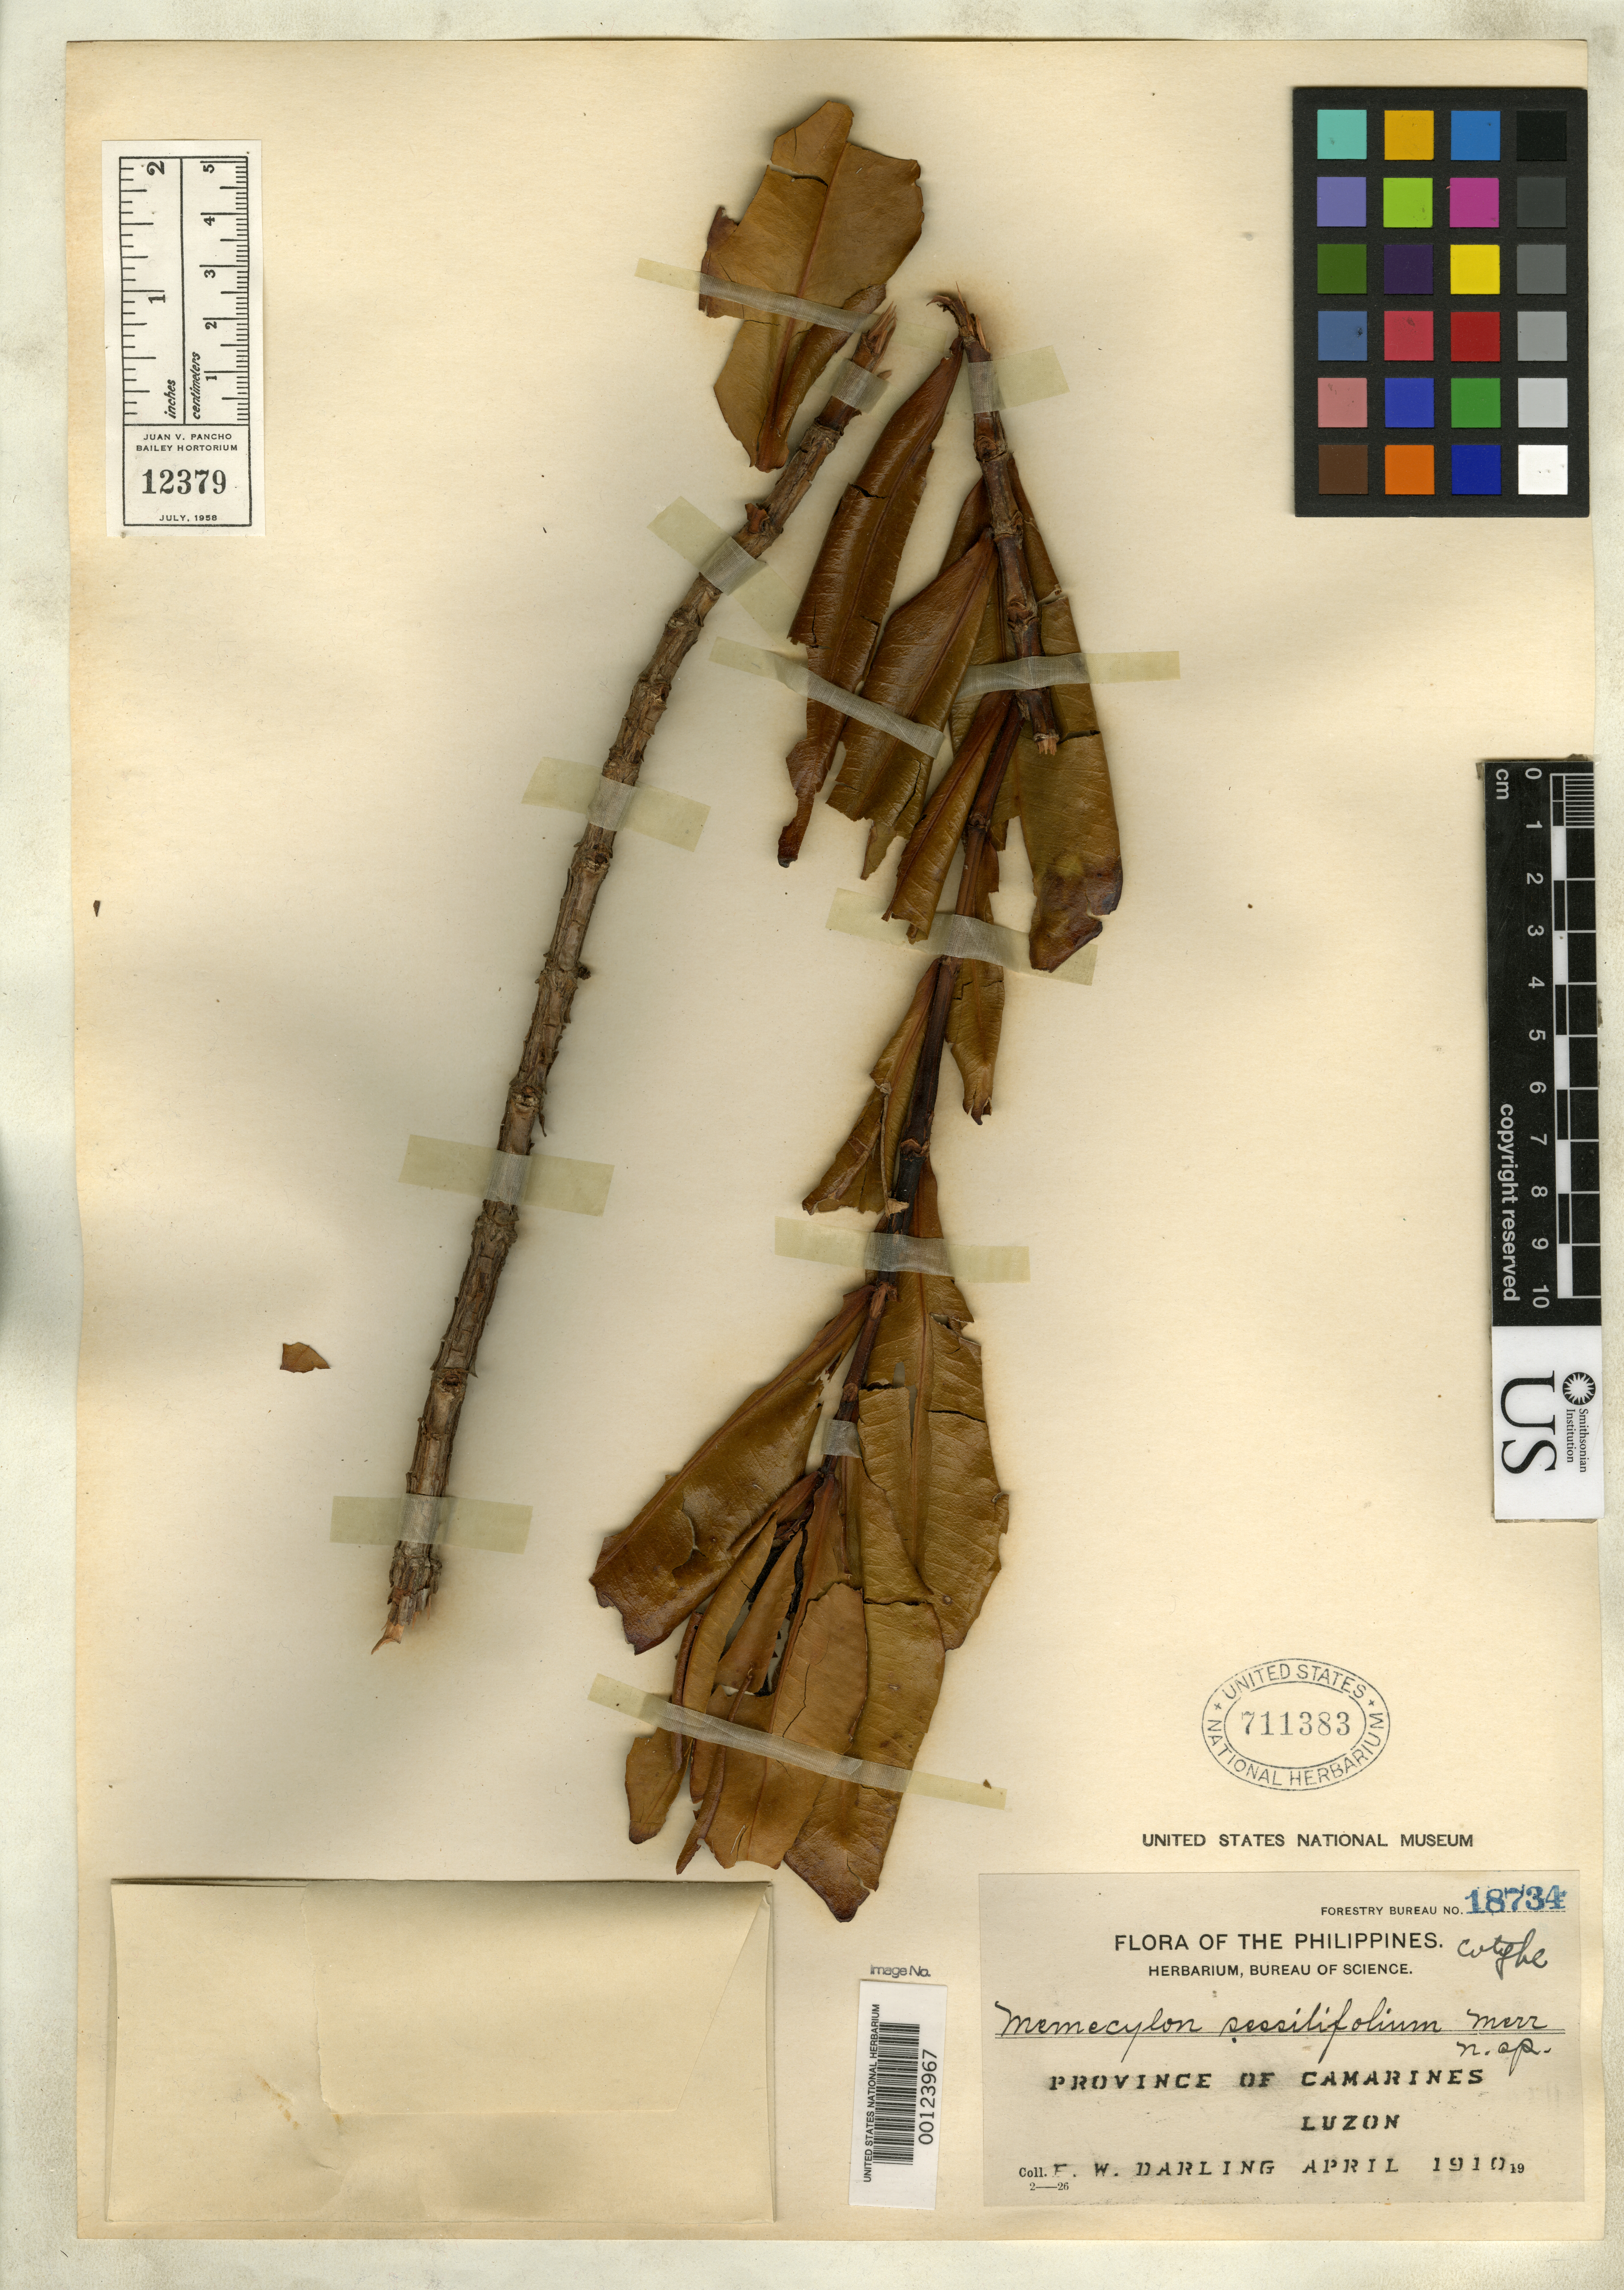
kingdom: Plantae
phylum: Tracheophyta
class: Magnoliopsida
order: Myrtales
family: Melastomataceae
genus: Memecylon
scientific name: Memecylon sessilifolium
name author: Merr.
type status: Isotype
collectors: F. Darling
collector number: Bur. Sci. 18734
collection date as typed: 06 Apr 1910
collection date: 1910-04-06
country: Philippines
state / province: Bicol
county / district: Camarines Norte / Camarines Sur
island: Luzon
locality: Mambulao.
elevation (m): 100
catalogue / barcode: US 711383